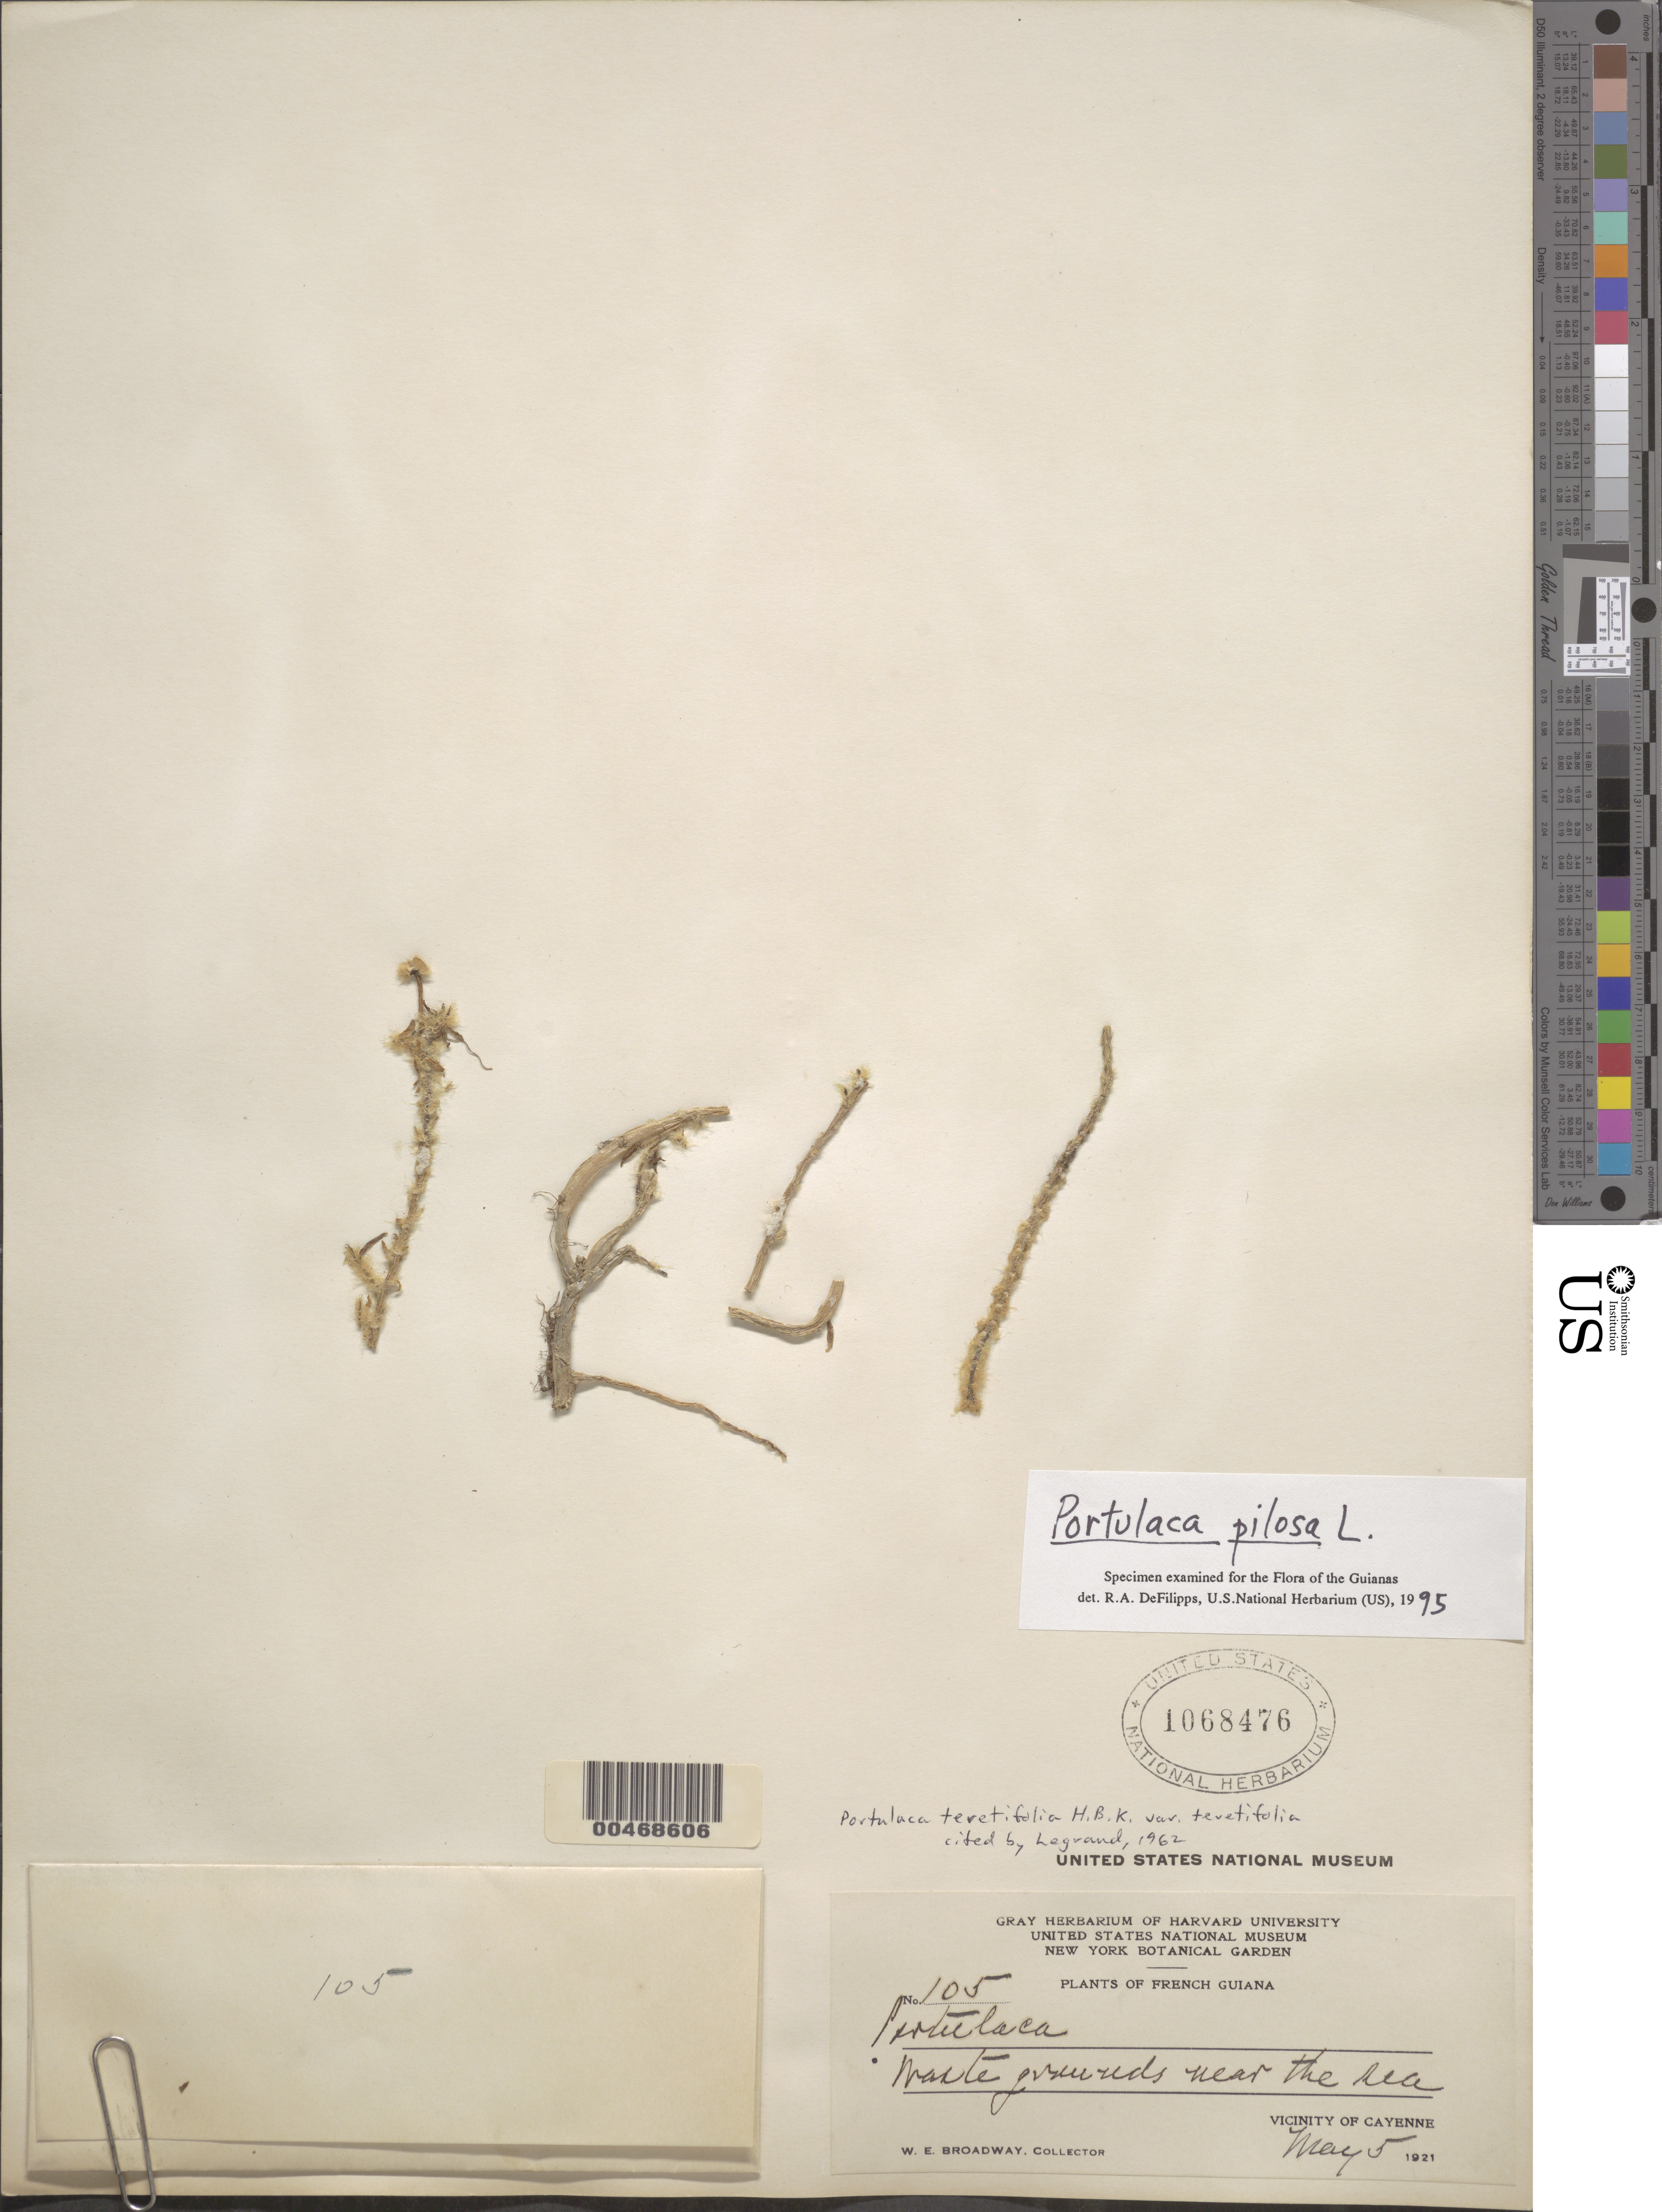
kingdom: Plantae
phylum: Tracheophyta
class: Magnoliopsida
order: Caryophyllales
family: Portulacaceae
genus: Portulaca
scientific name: Portulaca pilosa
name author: L.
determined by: DeFilipps, R. A.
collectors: W. E. Broadway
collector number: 105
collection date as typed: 05 May 1921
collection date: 1921-05-05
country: French Guiana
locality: Near sea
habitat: Waste grounds near seashore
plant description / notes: NY, US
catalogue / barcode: US 1068476